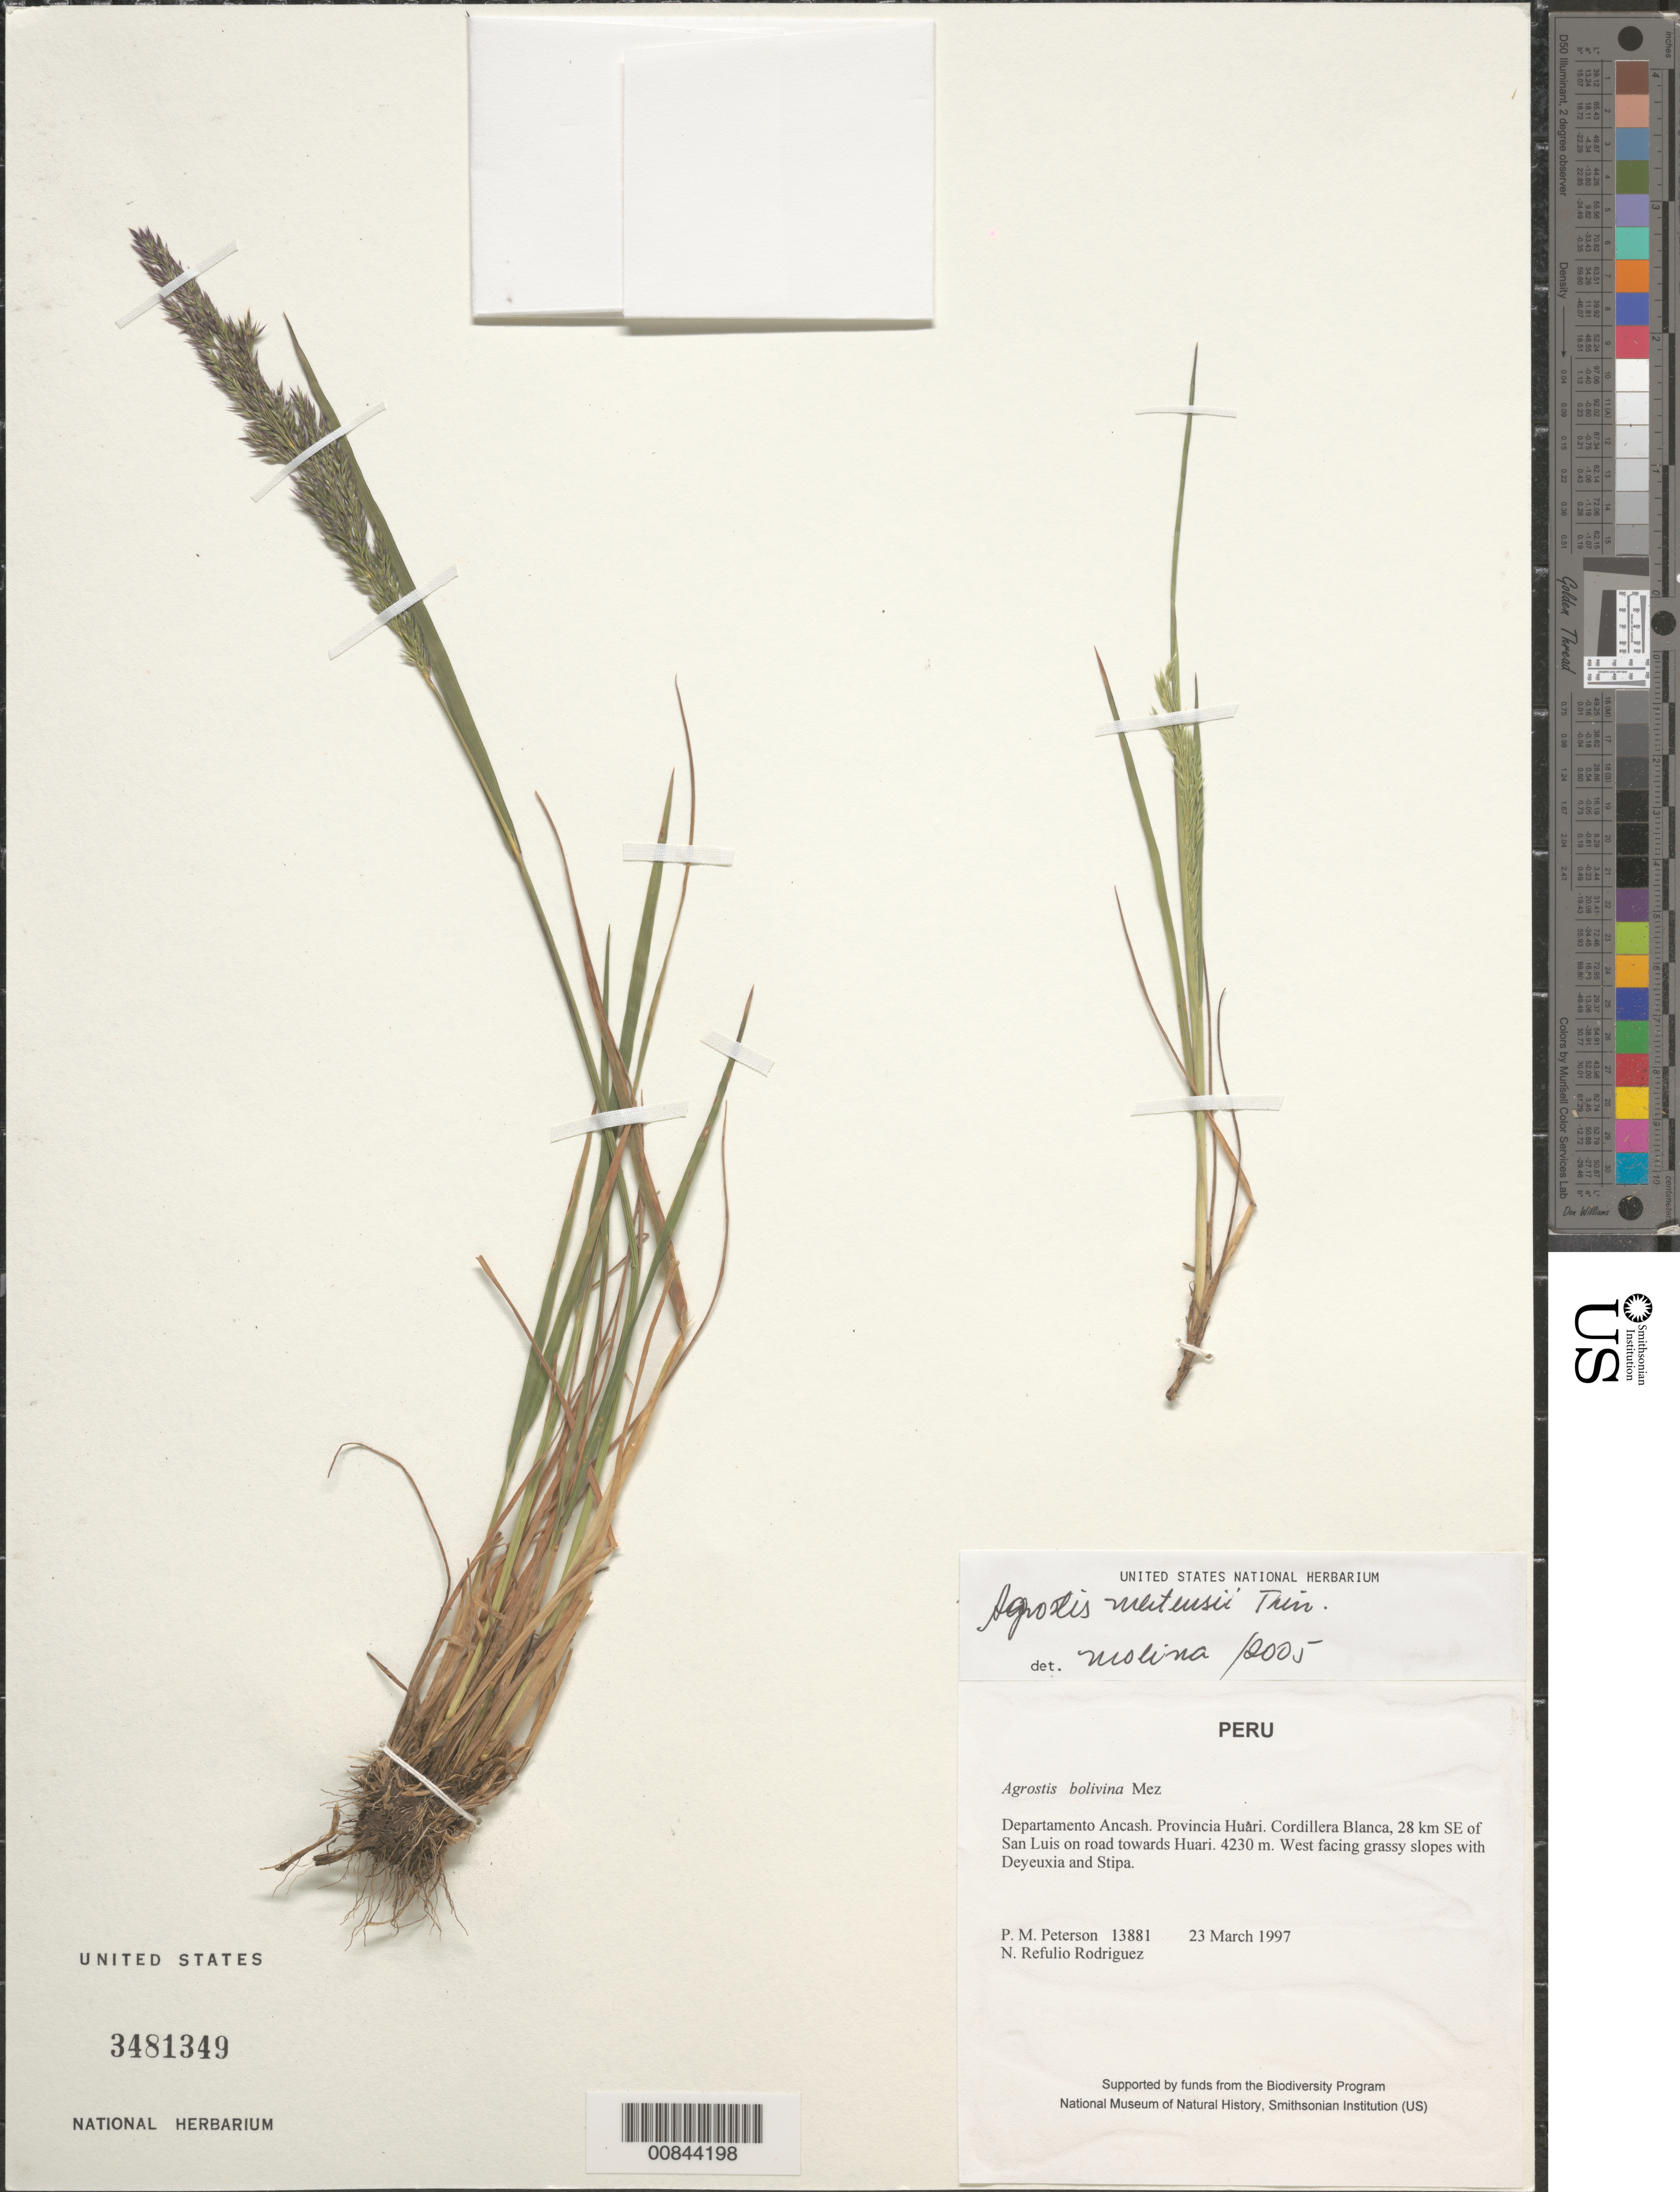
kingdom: Plantae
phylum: Tracheophyta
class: Liliopsida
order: Poales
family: Poaceae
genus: Agrostis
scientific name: Agrostis mertensii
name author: Trin.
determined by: Molina, Ana M. de R.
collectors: P. M. Peterson & N. Refulio-Rodríguez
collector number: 13881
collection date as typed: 23 Mar 1997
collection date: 1997-03-23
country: Peru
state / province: Ancash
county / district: Huari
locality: Cordillera Blanca, 28 km SE of San Luis on road towards Huari.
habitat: West facing grassy slopes with Deyeuxia and Stipa.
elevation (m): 4230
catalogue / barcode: US 3481349